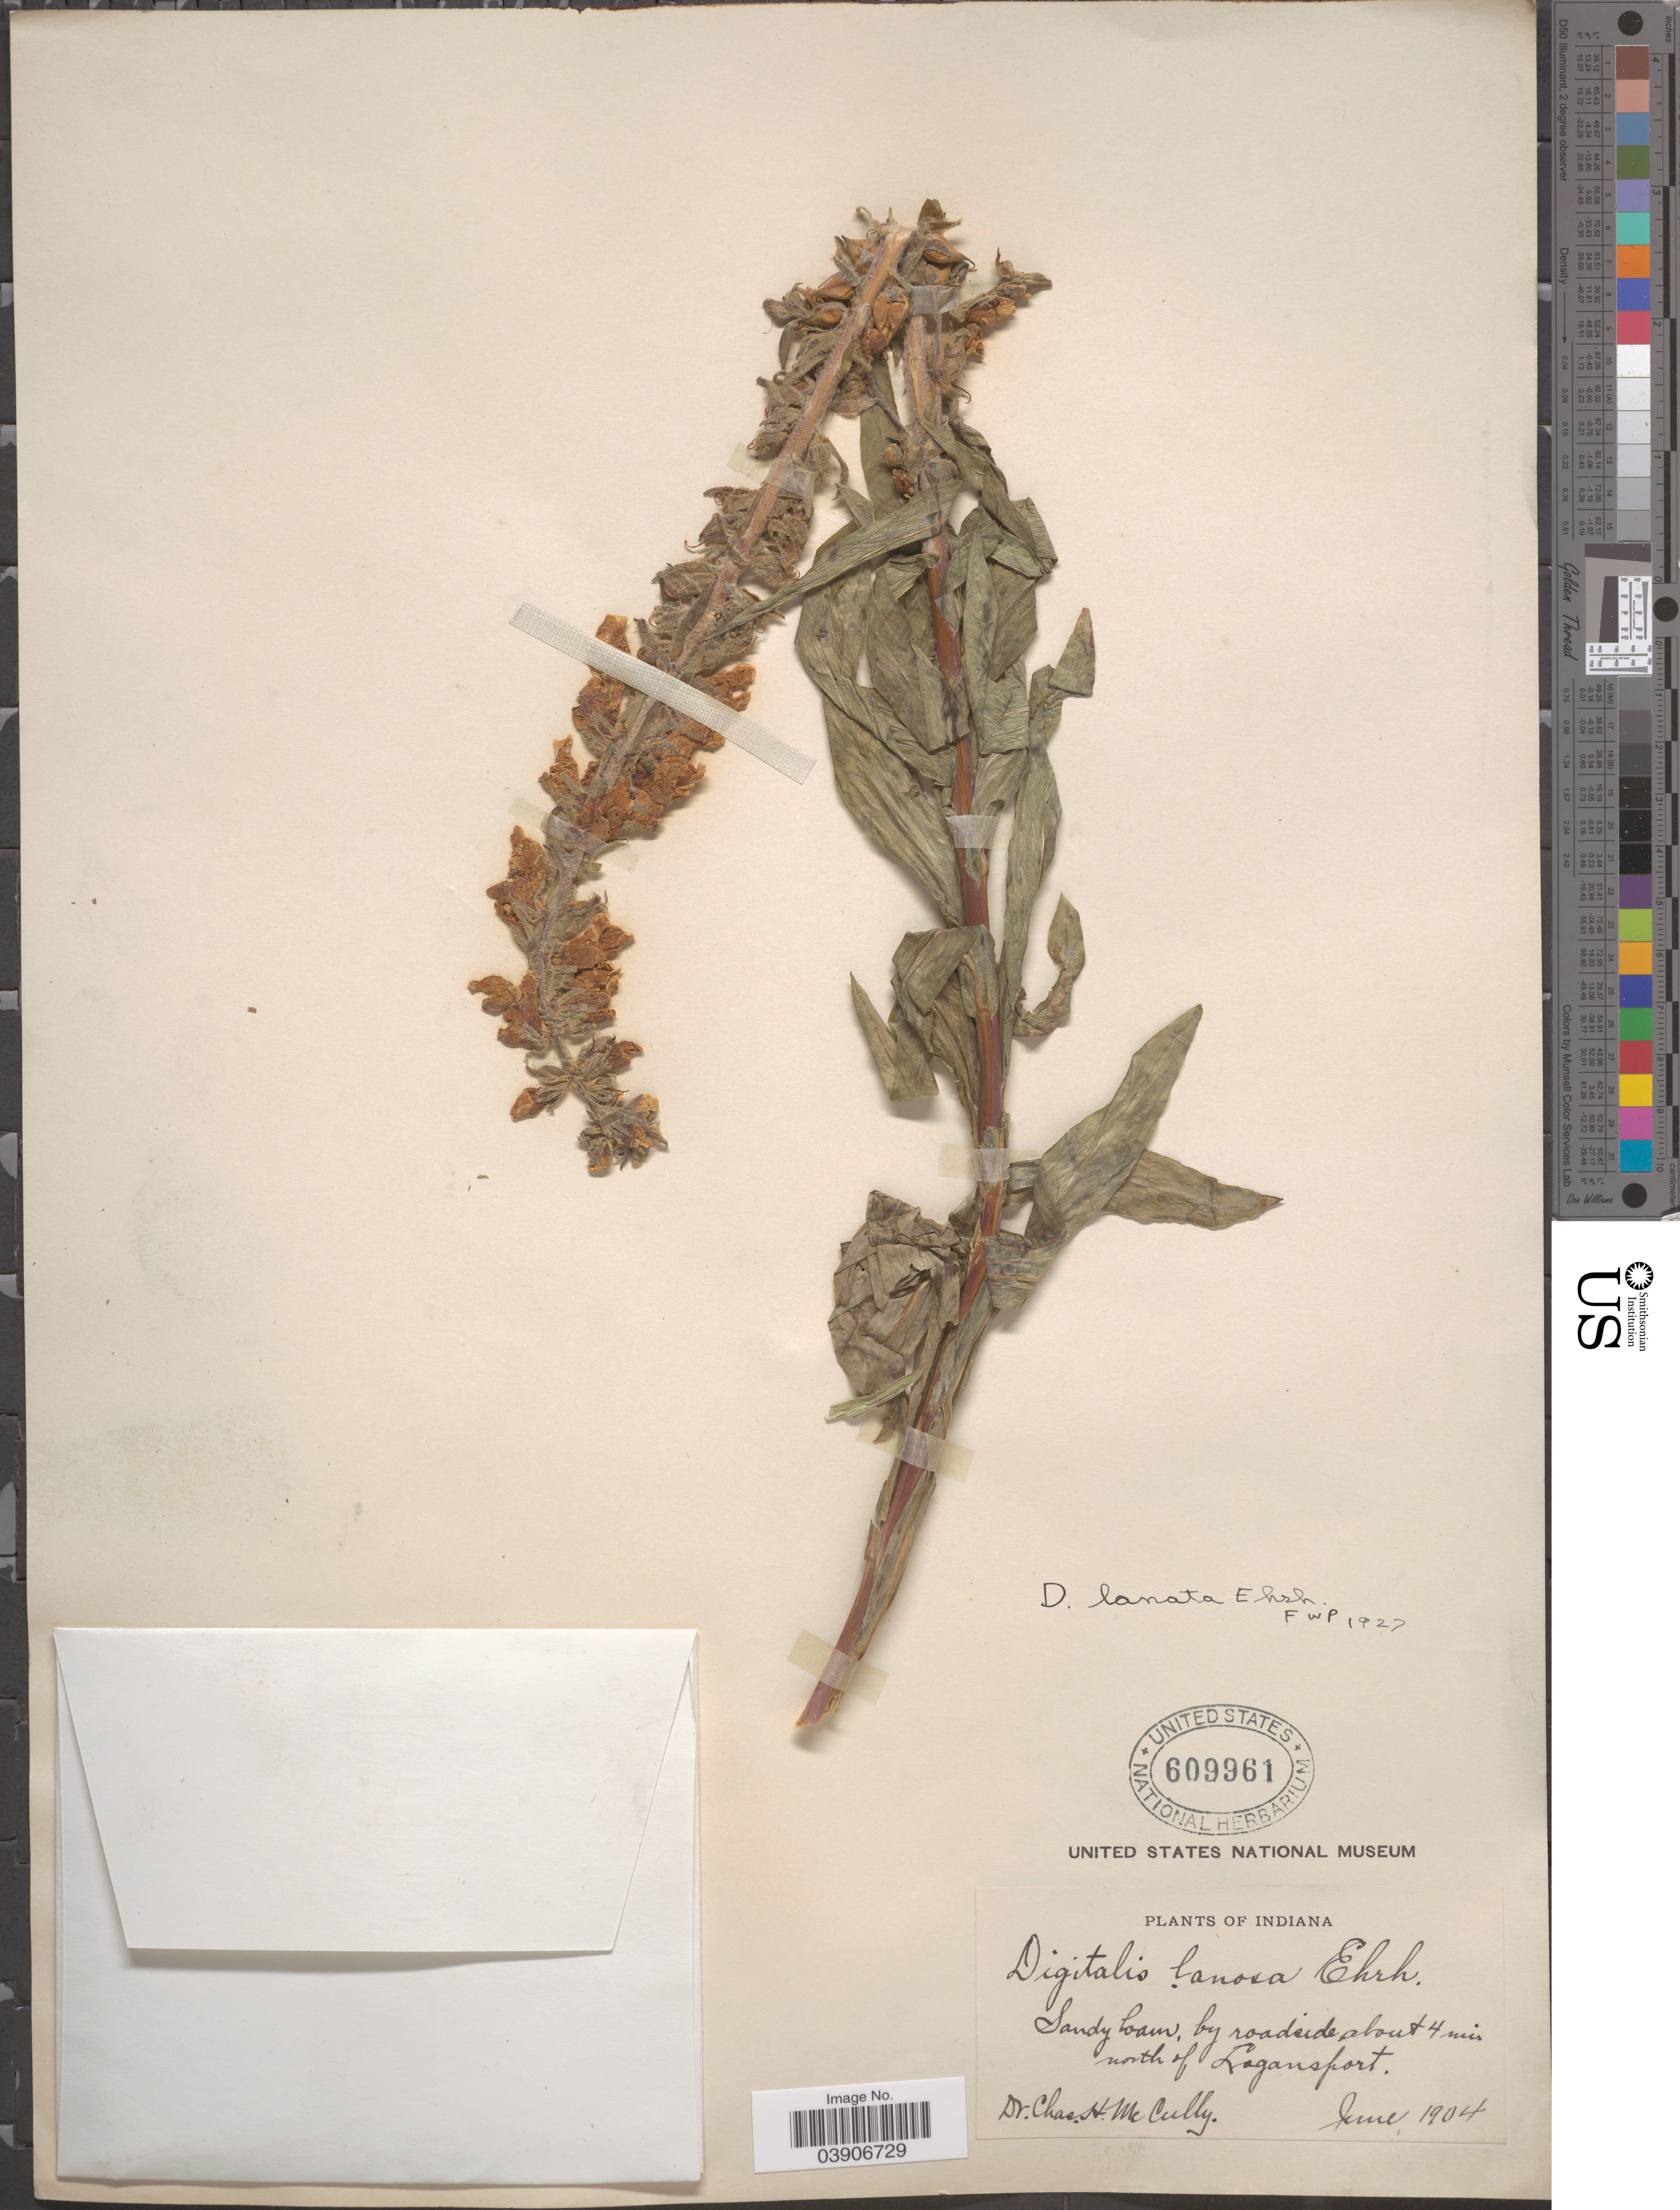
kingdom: Plantae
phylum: Tracheophyta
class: Magnoliopsida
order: Lamiales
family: Plantaginaceae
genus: Digitalis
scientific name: Digitalis lanata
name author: Ehrh.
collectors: C. McCully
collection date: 1904-06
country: United States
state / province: Indiana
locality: Sandy loam, by roadside about 4 mi north of Logansport.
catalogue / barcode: US 609961